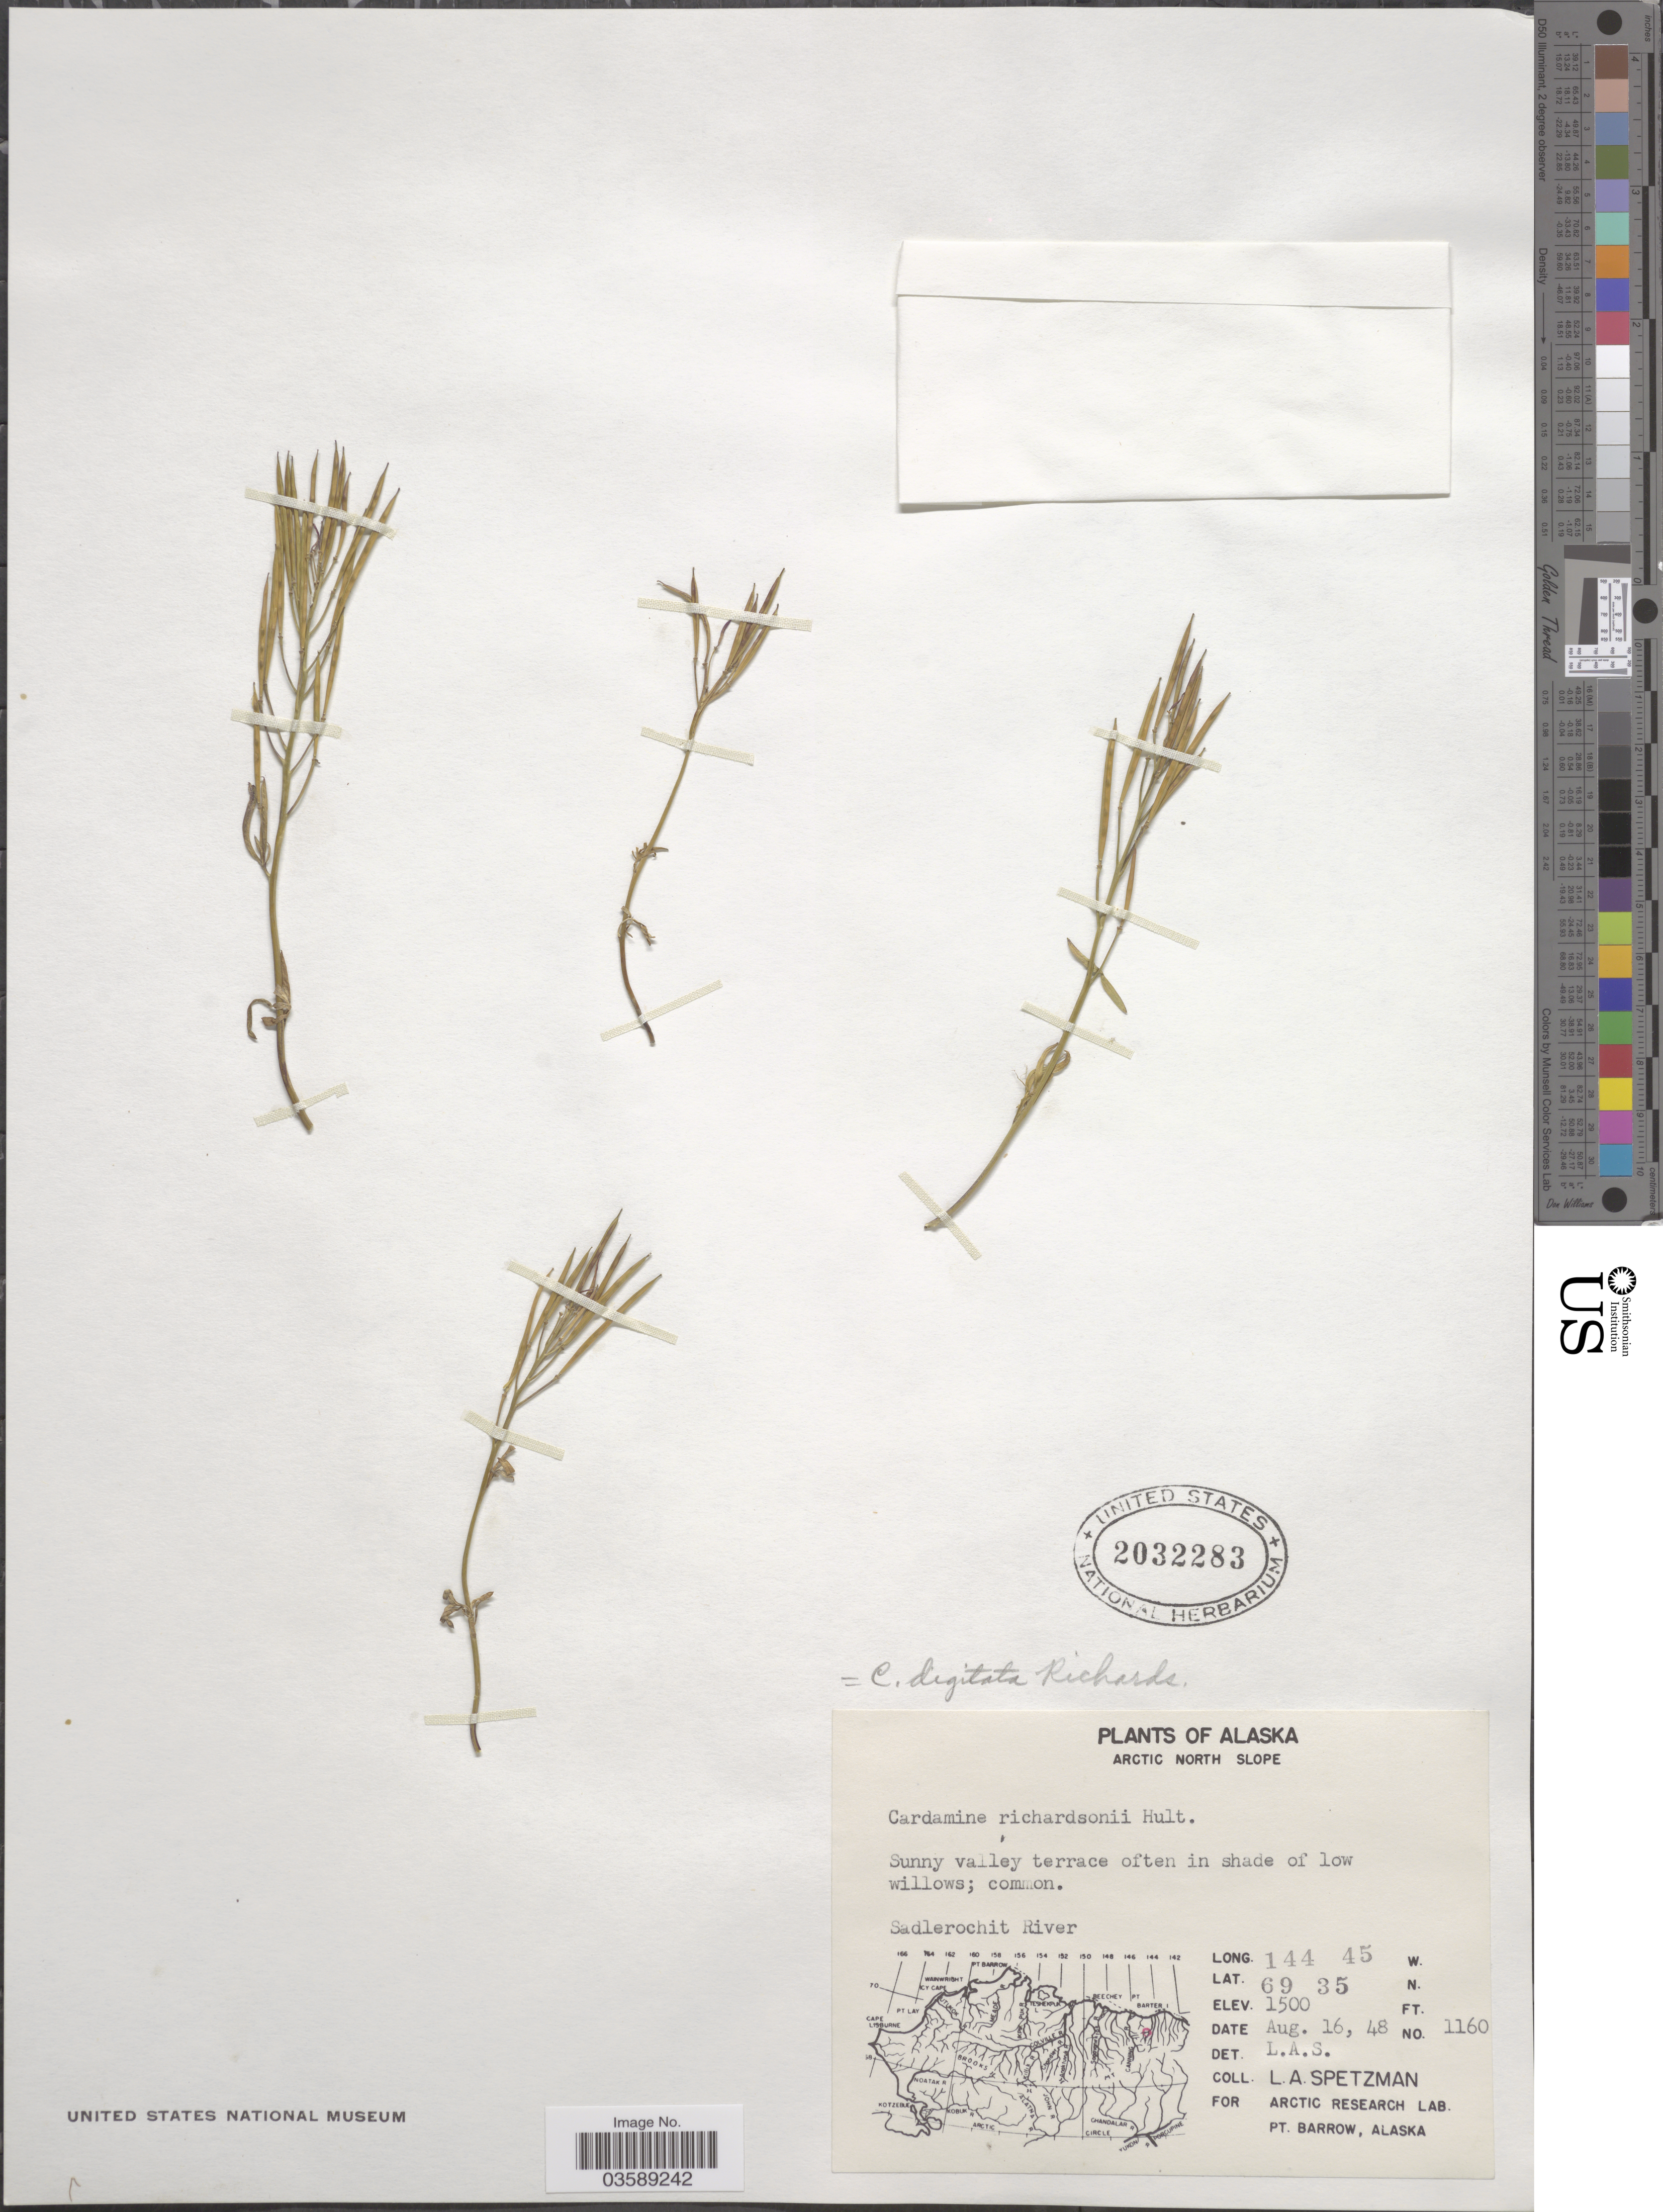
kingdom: Plantae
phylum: Tracheophyta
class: Magnoliopsida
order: Brassicales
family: Brassicaceae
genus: Cardamine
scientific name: Cardamine digitata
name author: Richardson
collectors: L. Spetzman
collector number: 1160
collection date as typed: Transcribed d/m/y: 16/8/48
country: United States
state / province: Alaska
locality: Arctic North Slope. Sadlerochit River.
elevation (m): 457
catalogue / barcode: US 2032283